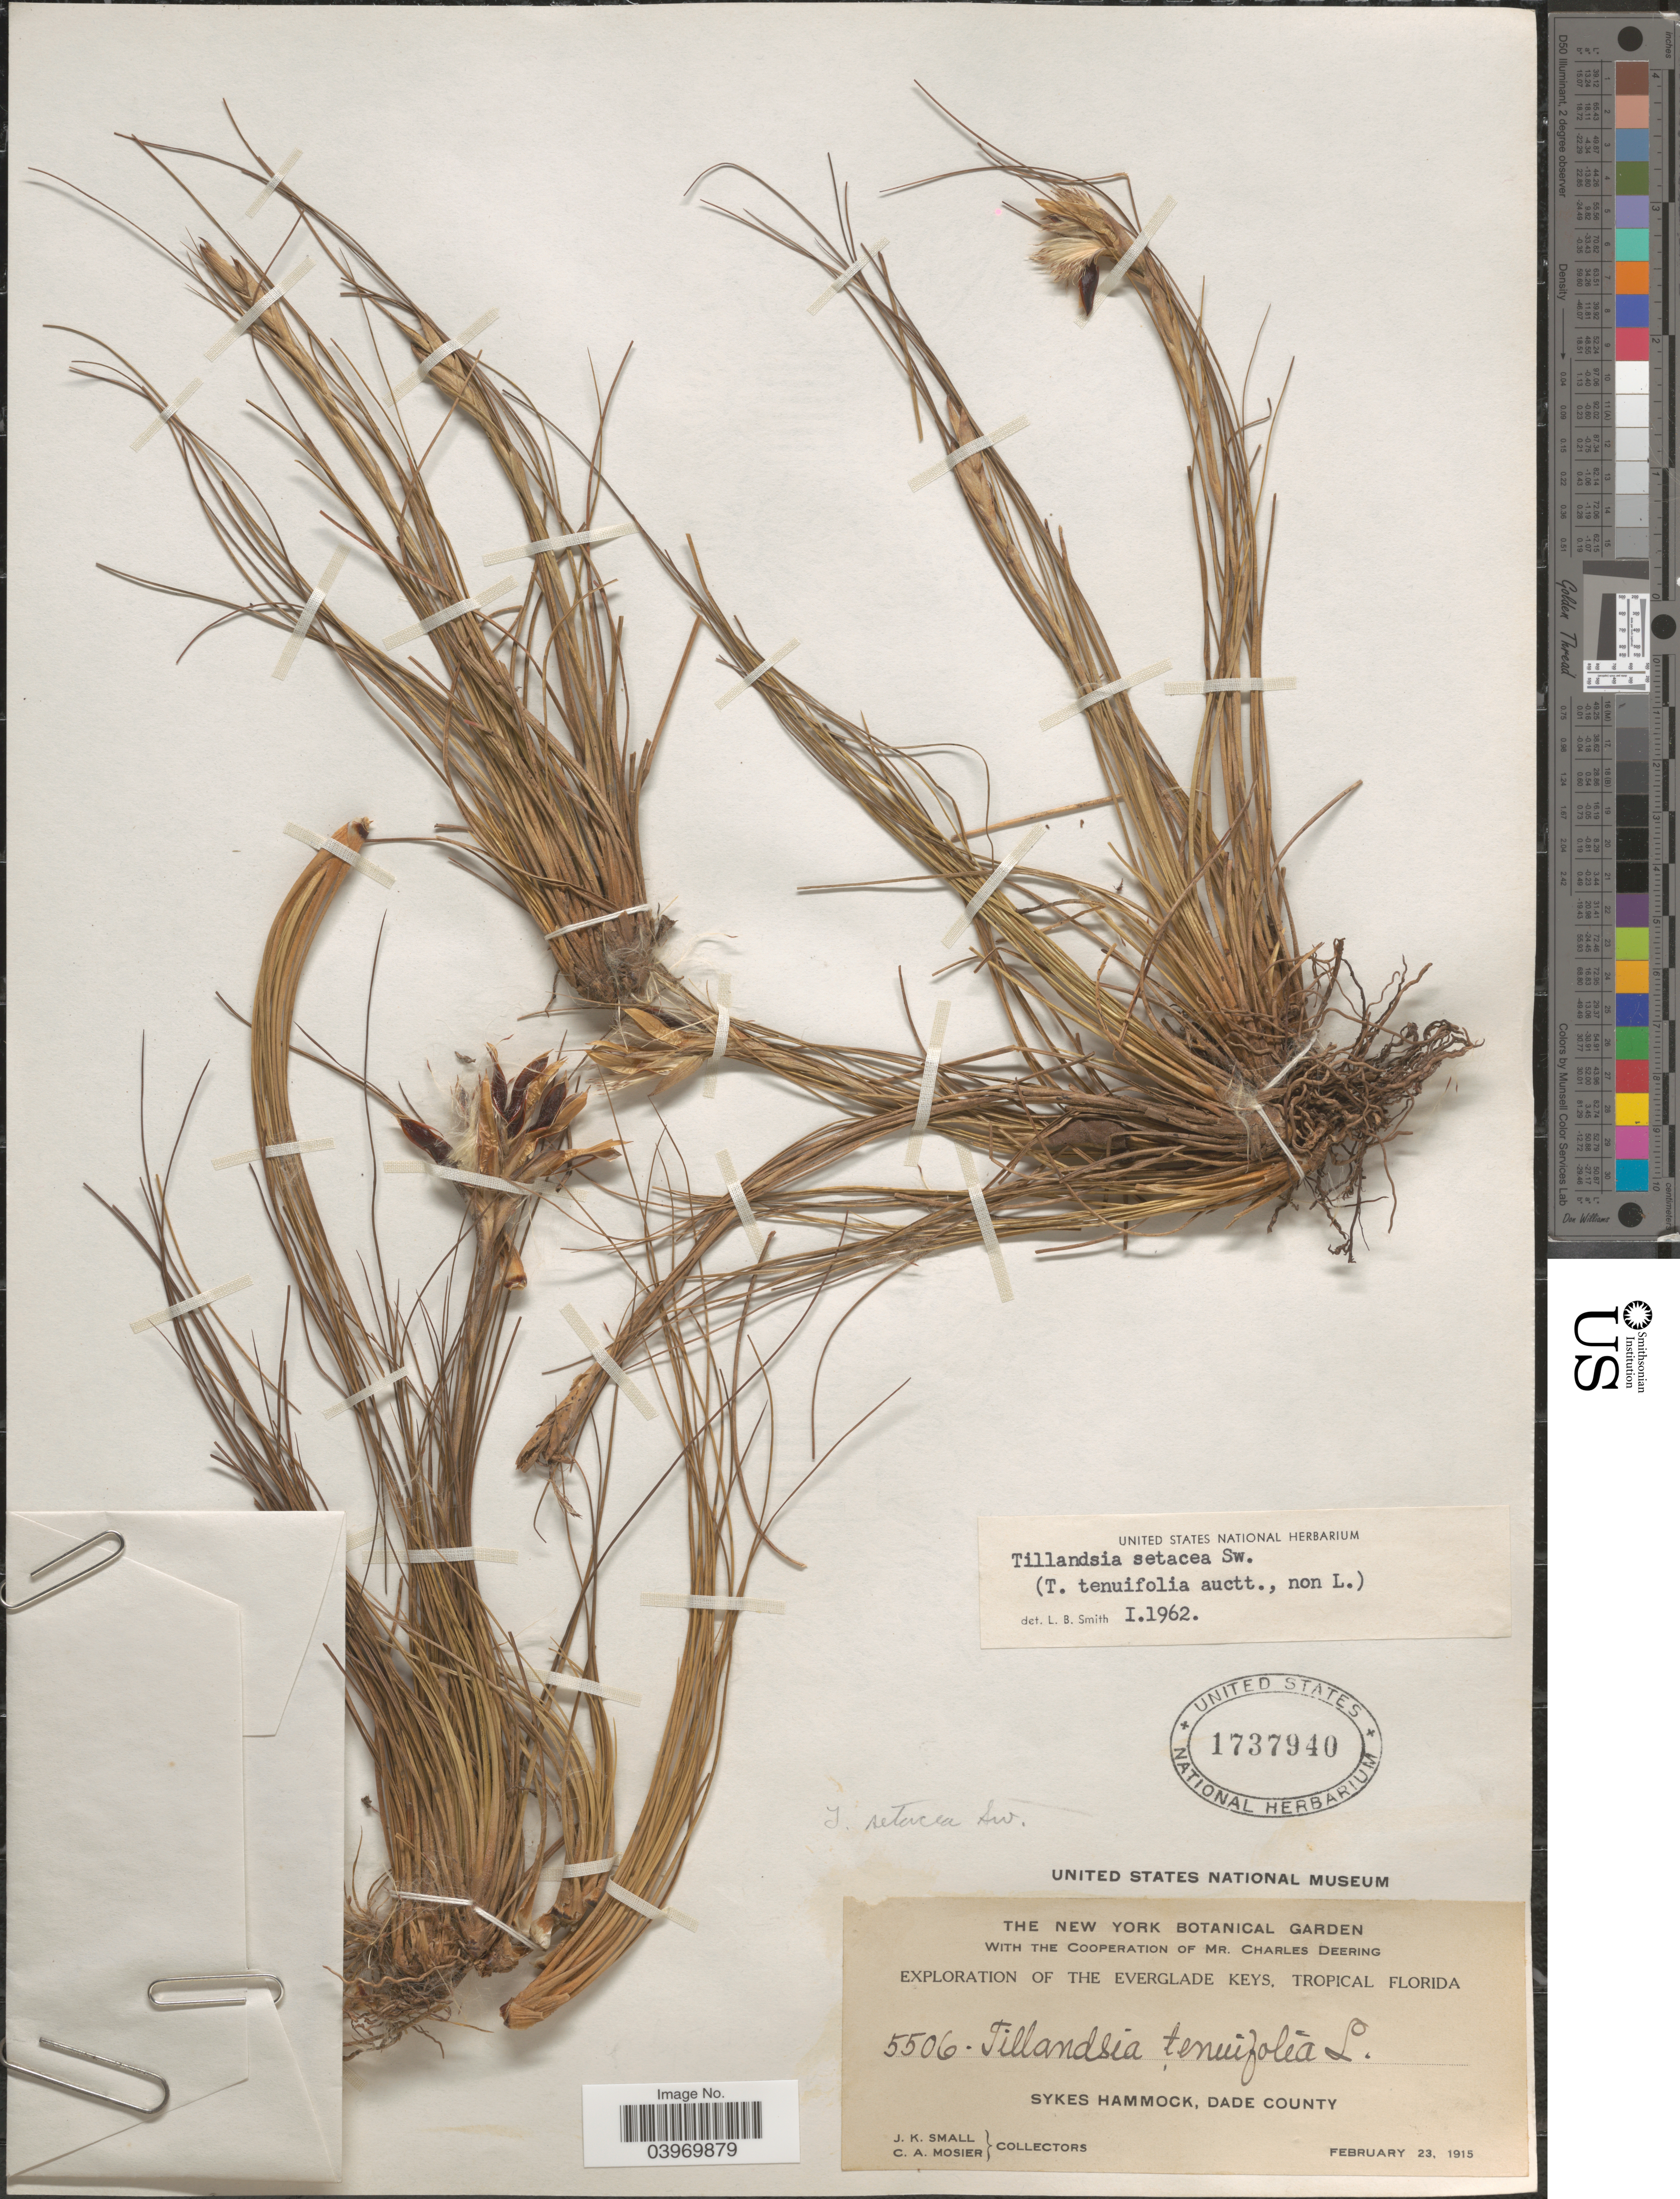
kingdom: Plantae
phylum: Tracheophyta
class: Liliopsida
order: Poales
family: Bromeliaceae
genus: Tillandsia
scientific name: Tillandsia setacea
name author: Sw.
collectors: J. K. Small & C. A. Mosier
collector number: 5506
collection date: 1915-02-23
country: United States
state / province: Florida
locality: The Everglade Keys, Tropical Florida. Sykes Hammock, Dade County.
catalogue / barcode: US 1737940